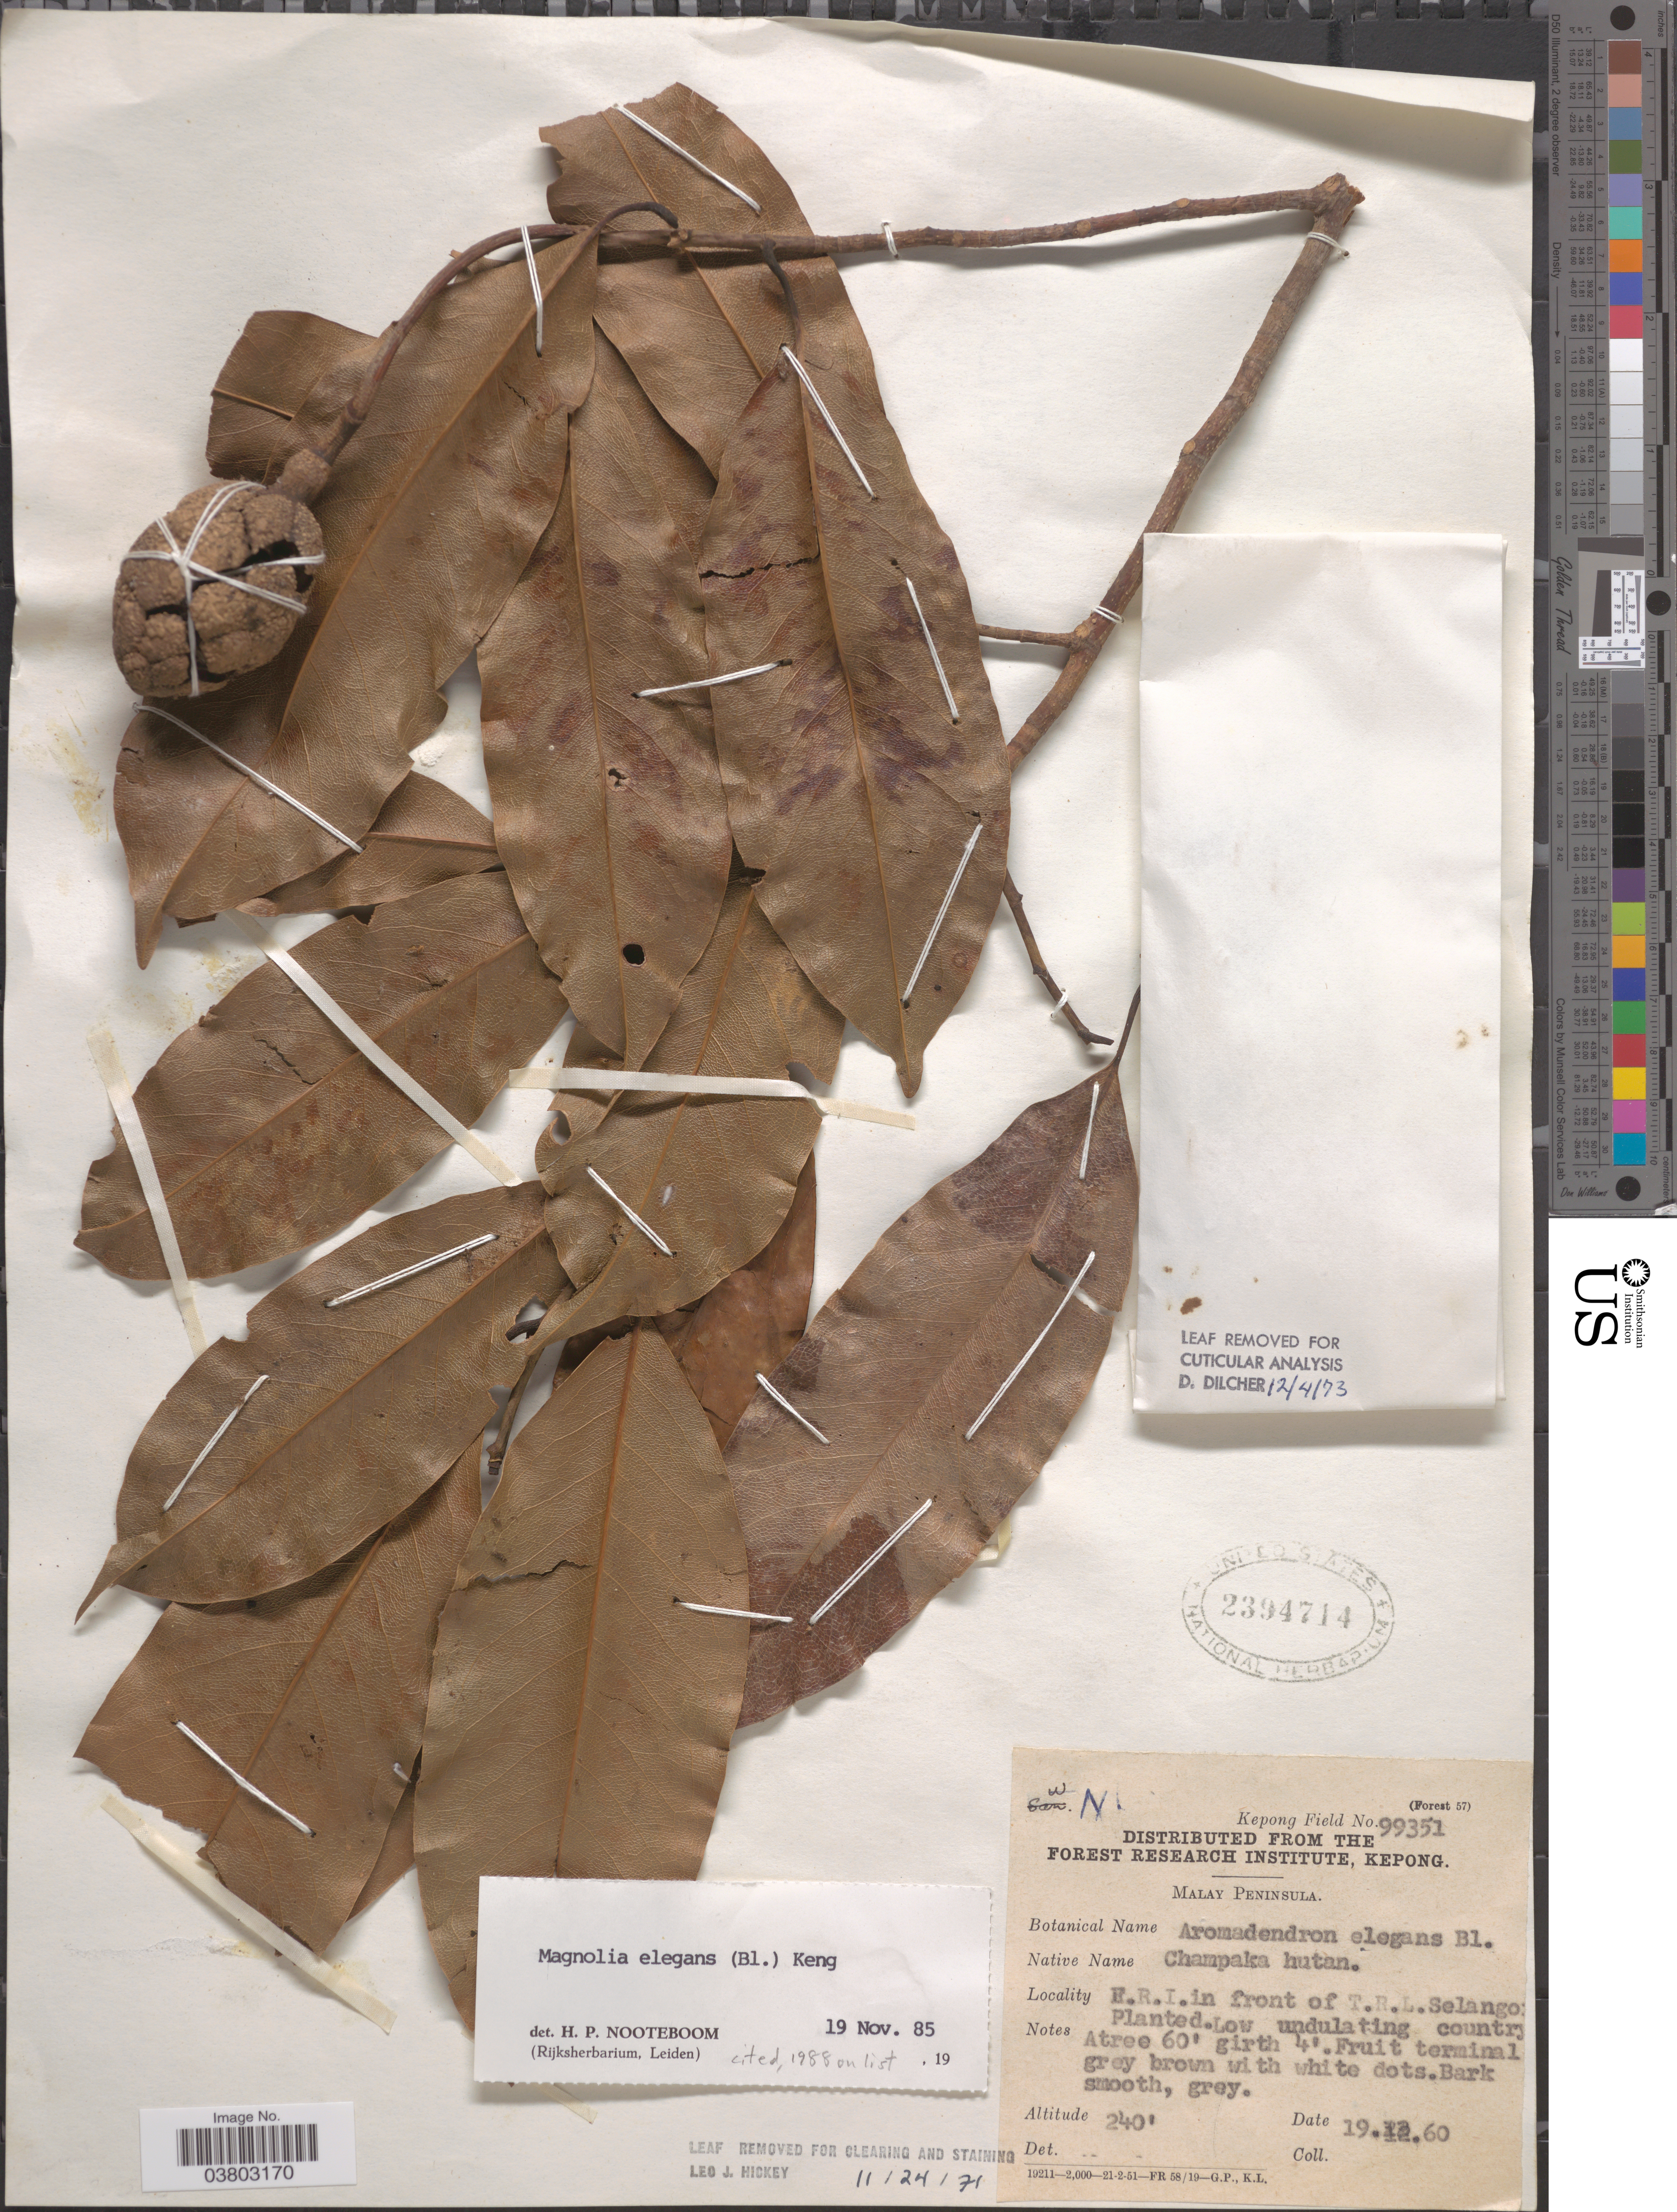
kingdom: Plantae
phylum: Tracheophyta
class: Magnoliopsida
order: Magnoliales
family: Magnoliaceae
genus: Magnolia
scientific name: Magnolia elegans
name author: (Blume) H. Keng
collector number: Kepong Field 99351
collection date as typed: Transcribed d/m/y: 19/12/60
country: Malaysia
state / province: Selangor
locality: Malay Peninsula. F.R.I. in front of T.R.L. Selangor.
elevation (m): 73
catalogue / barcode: US 2394714